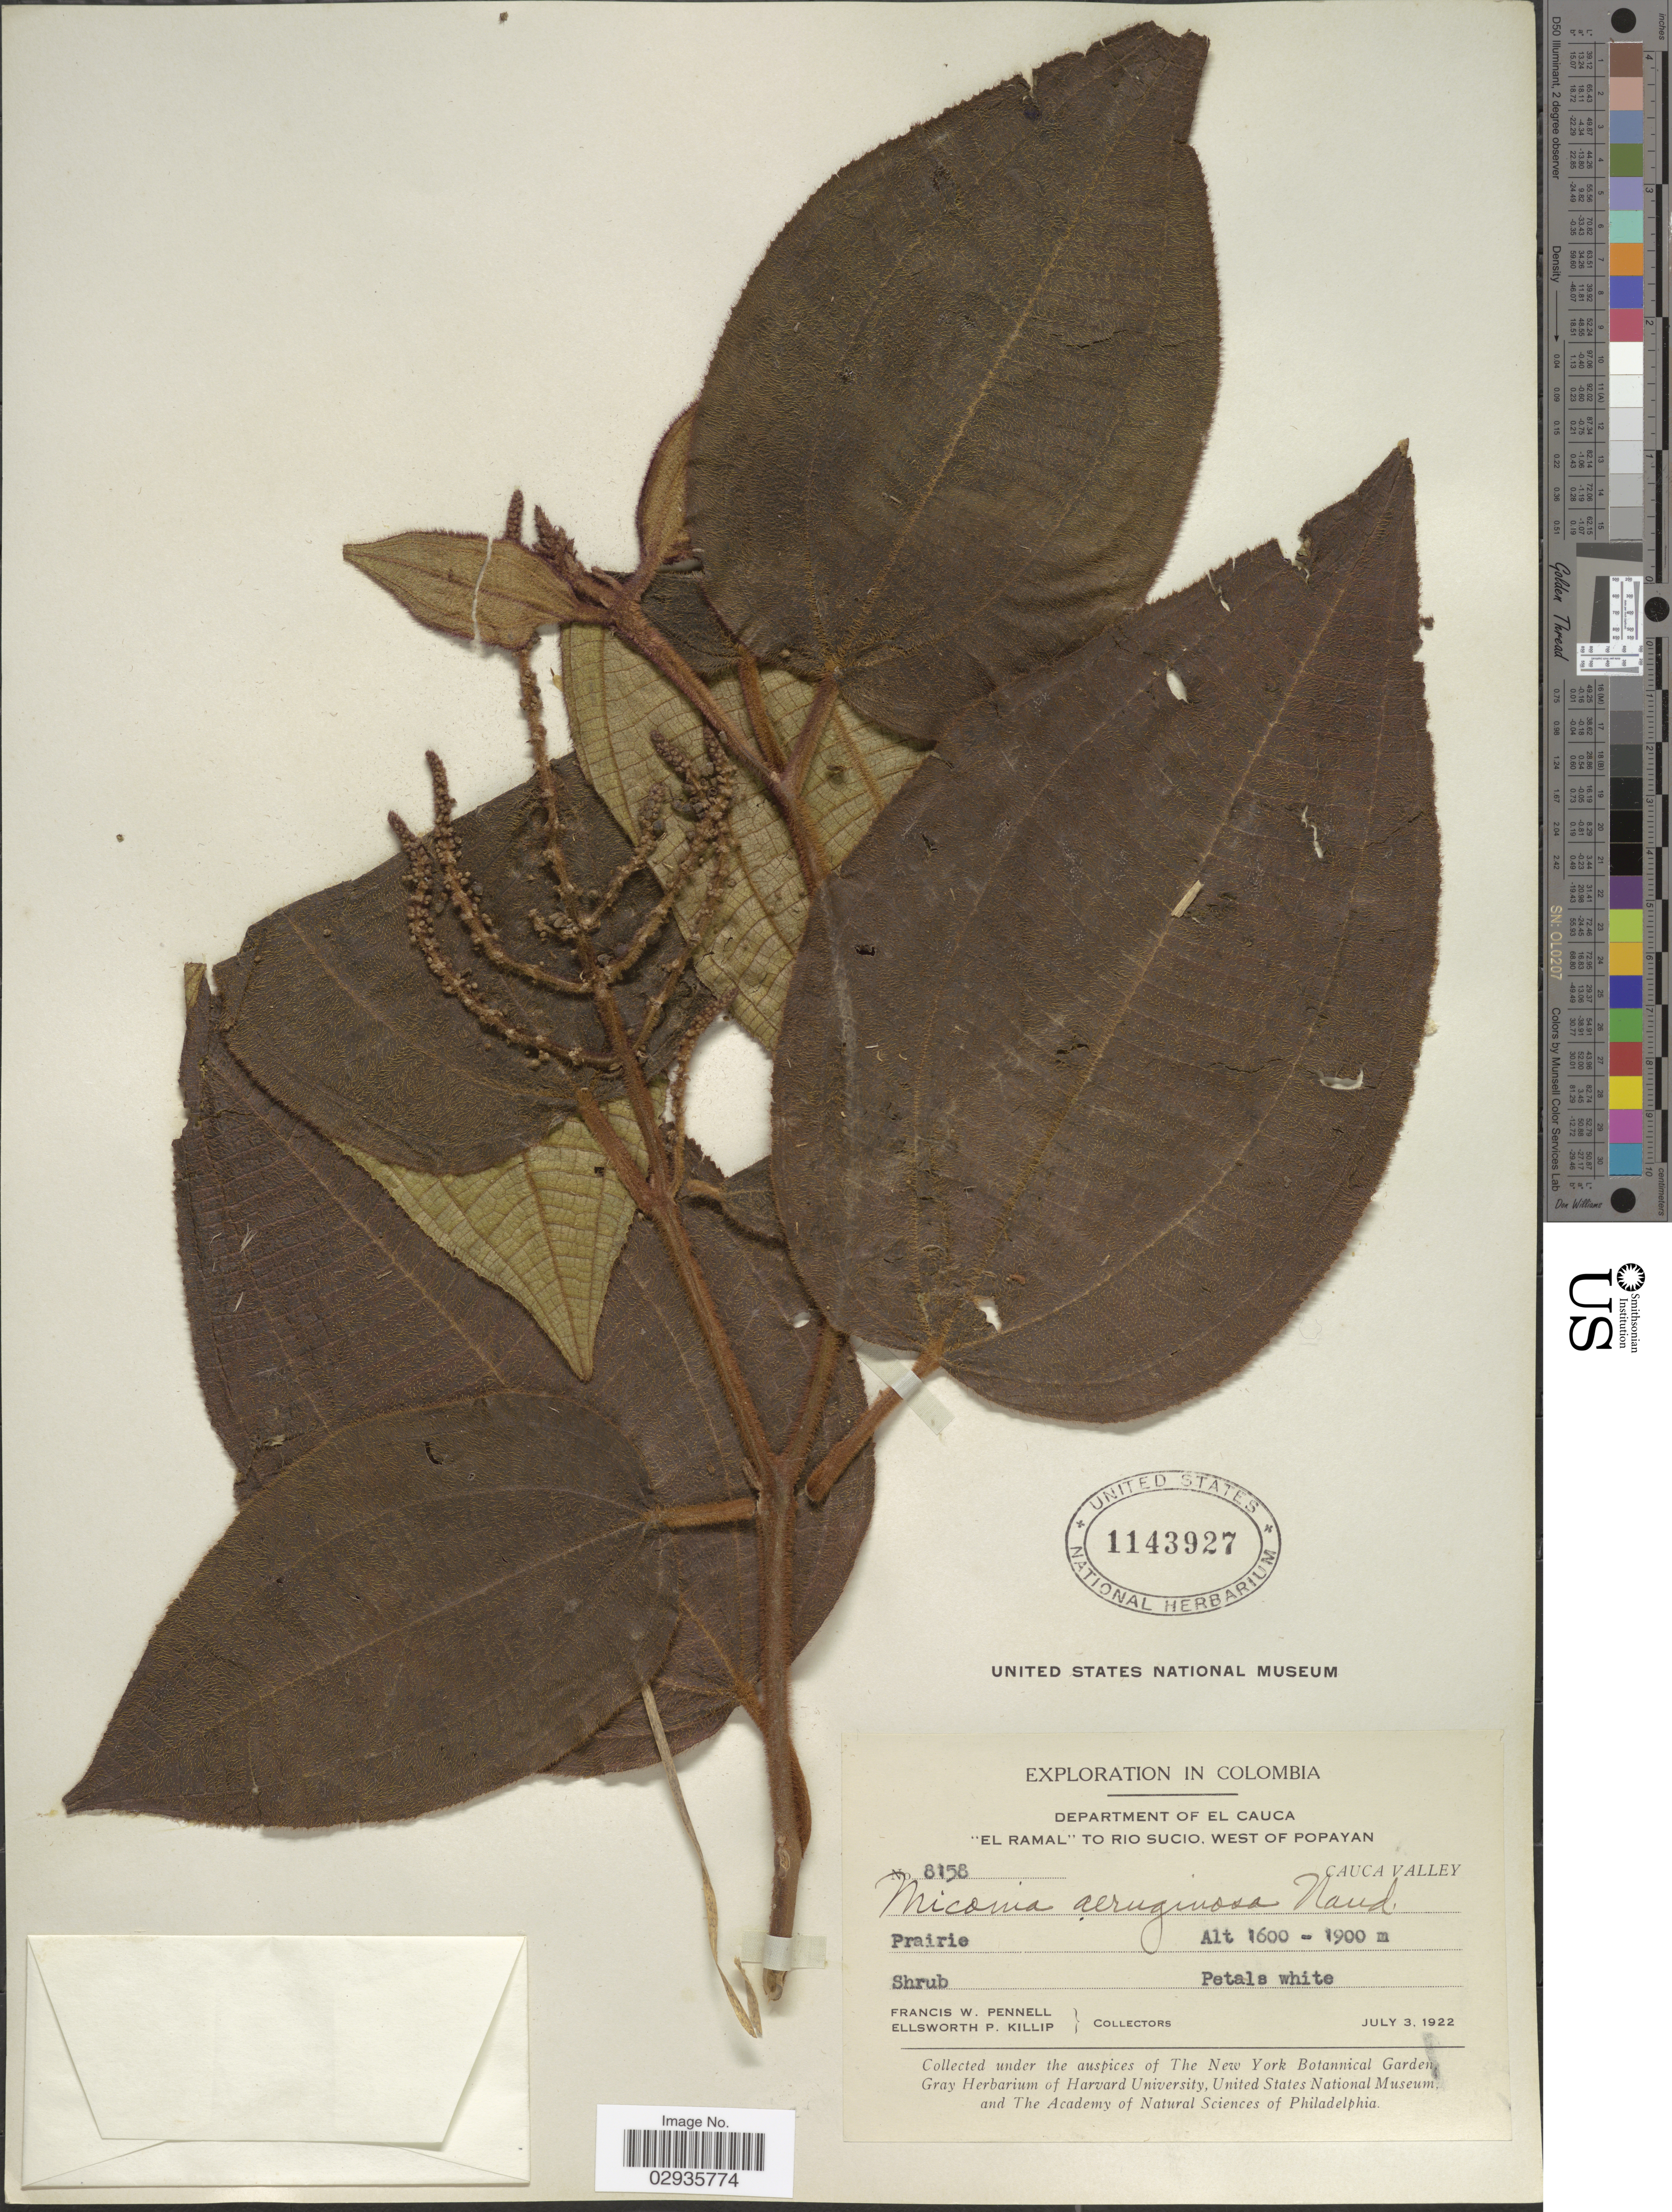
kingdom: Plantae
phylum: Tracheophyta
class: Magnoliopsida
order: Myrtales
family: Melastomataceae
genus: Miconia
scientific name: Miconia aeruginosa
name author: Naudin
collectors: F. W. Pennell & E. P. Killip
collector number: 8158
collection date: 1922-07-03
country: Colombia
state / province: Cauca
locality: Department of El Cauca "El Ramal" to Rio Sucio, west of Popayan, Cauca Valley.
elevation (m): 1600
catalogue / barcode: US 1143927